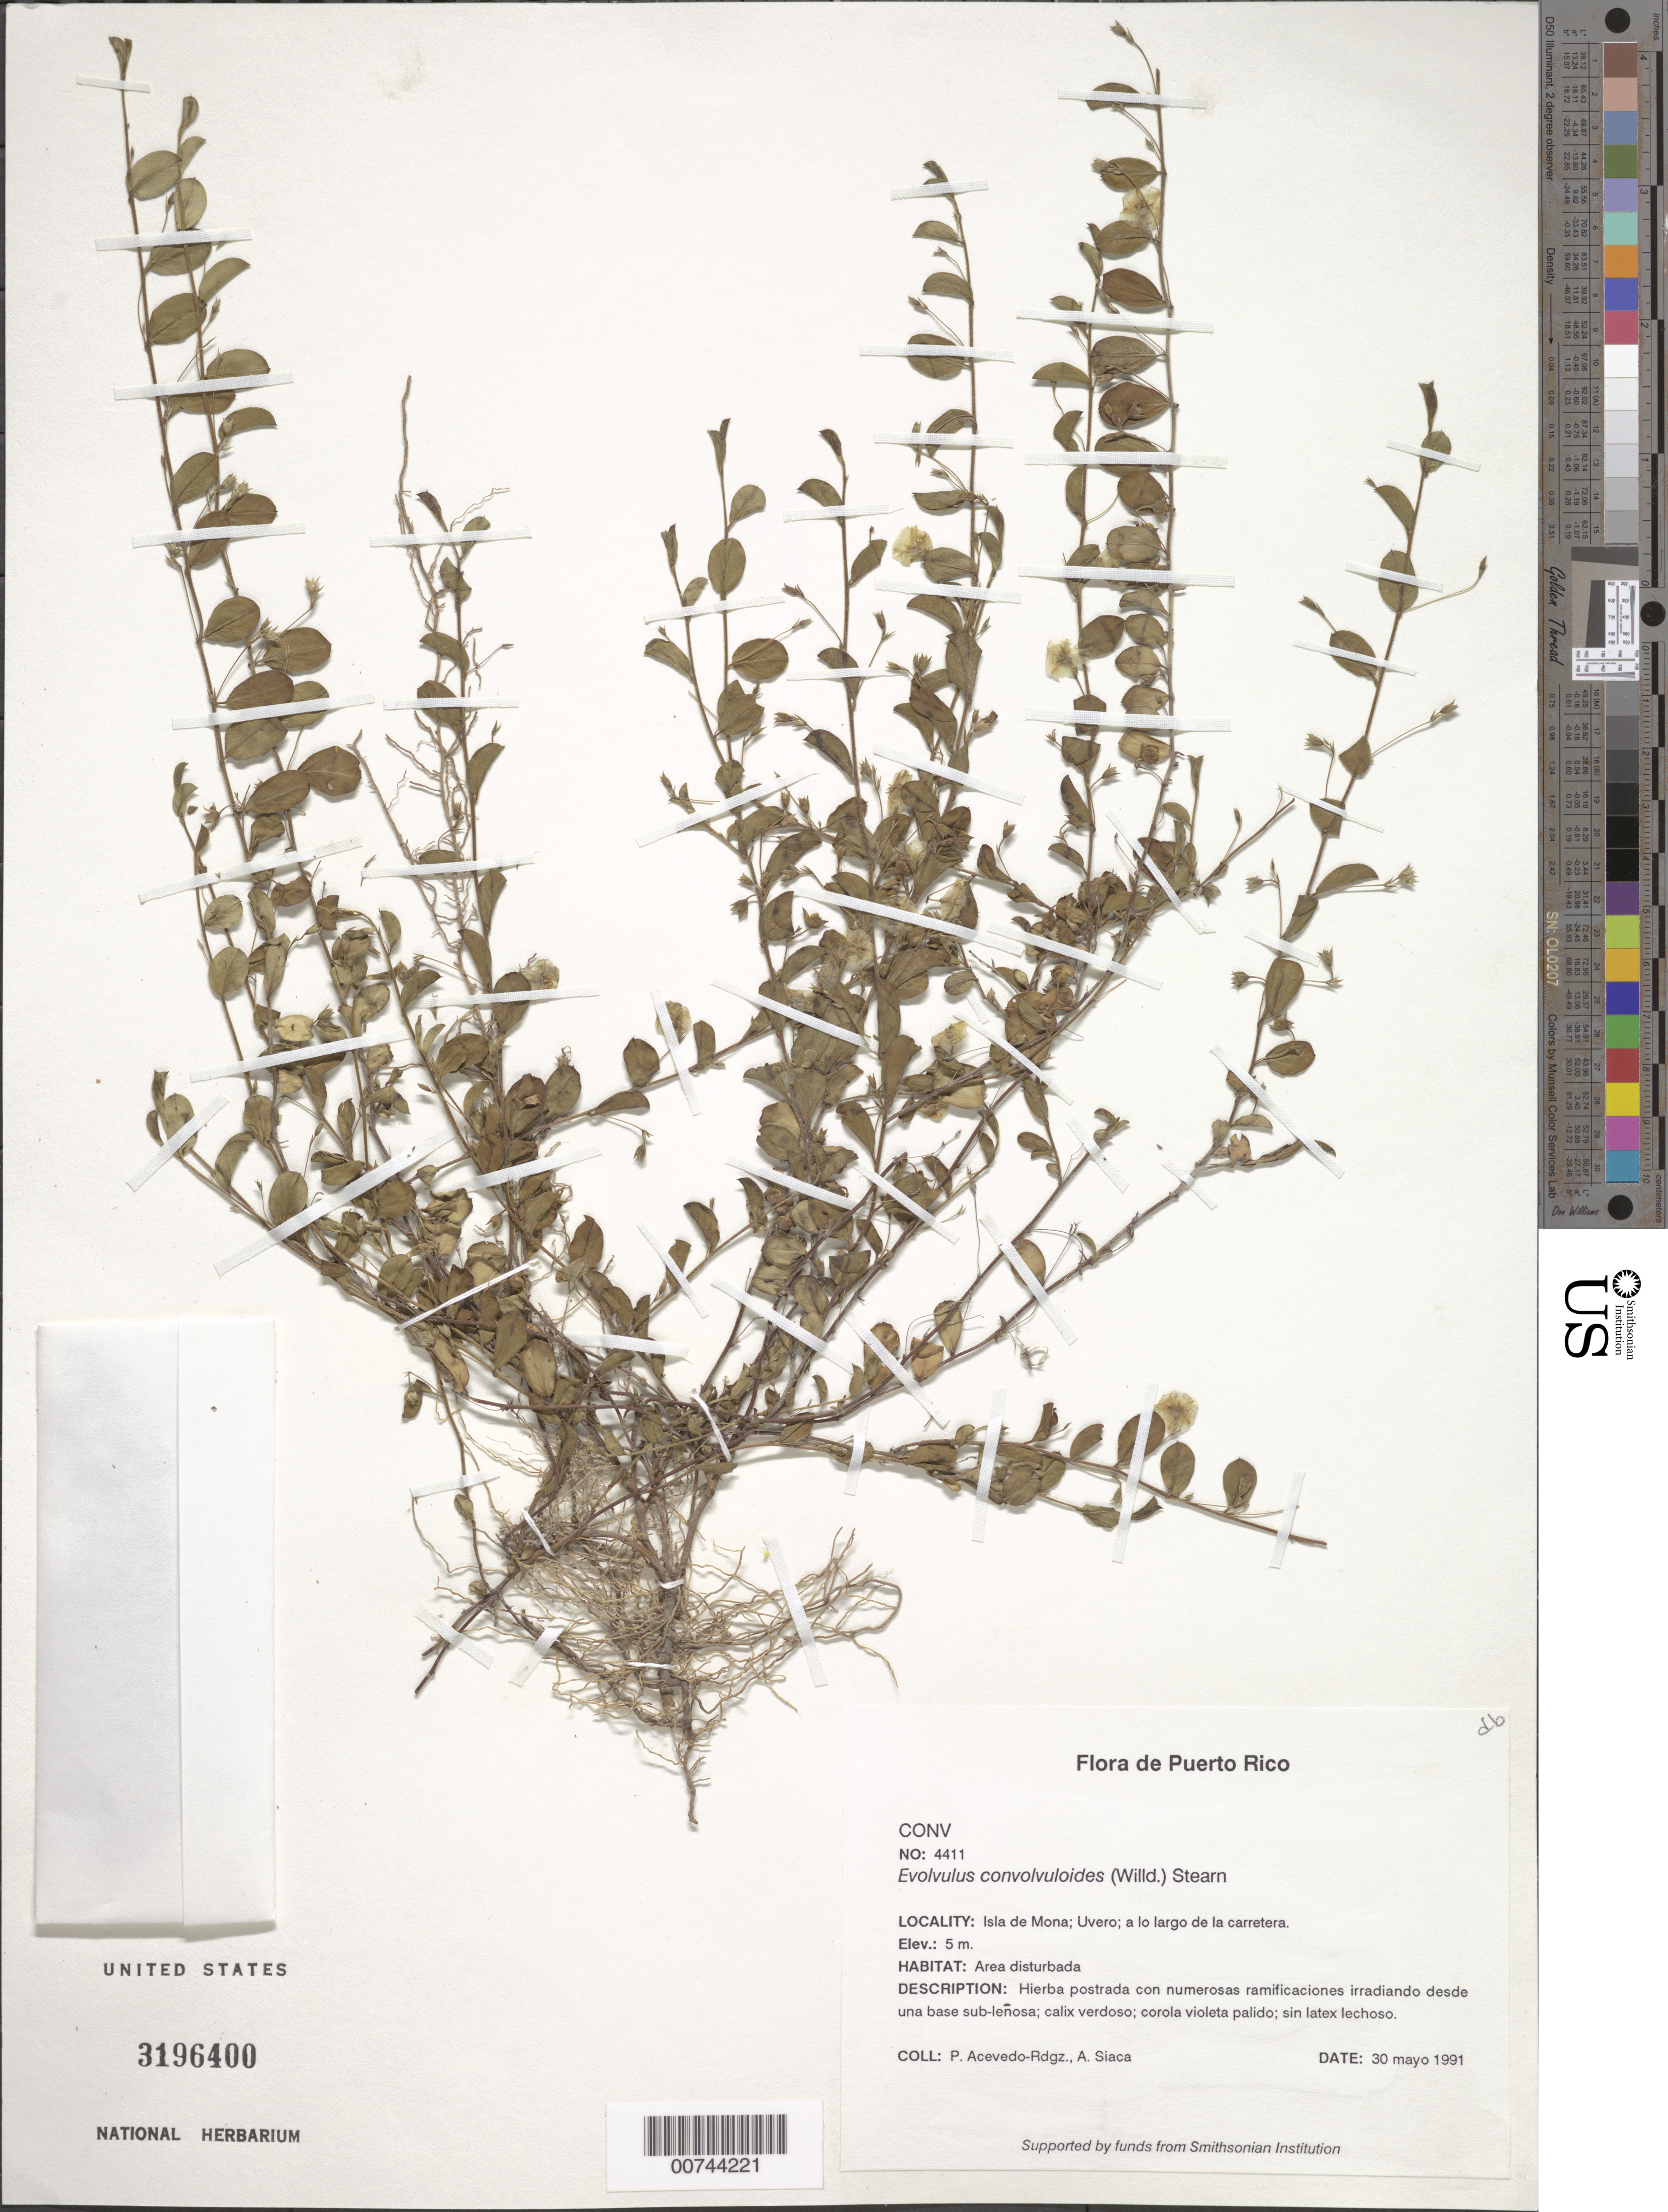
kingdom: Plantae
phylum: Tracheophyta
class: Magnoliopsida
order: Solanales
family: Convolvulaceae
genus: Evolvulus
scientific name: Evolvulus convolvuloides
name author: (Willd. ex Schult.) Stearn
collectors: P. Acevedo-Rodr. & A. Siaca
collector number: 4411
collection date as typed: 30 May 1991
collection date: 1991-05-30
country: Puerto Rico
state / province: Mayaguëz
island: Mona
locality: Isla de Mona; Uvero; a lo largo de la carretera.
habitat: Area disturbada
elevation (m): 5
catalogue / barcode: US 3196400